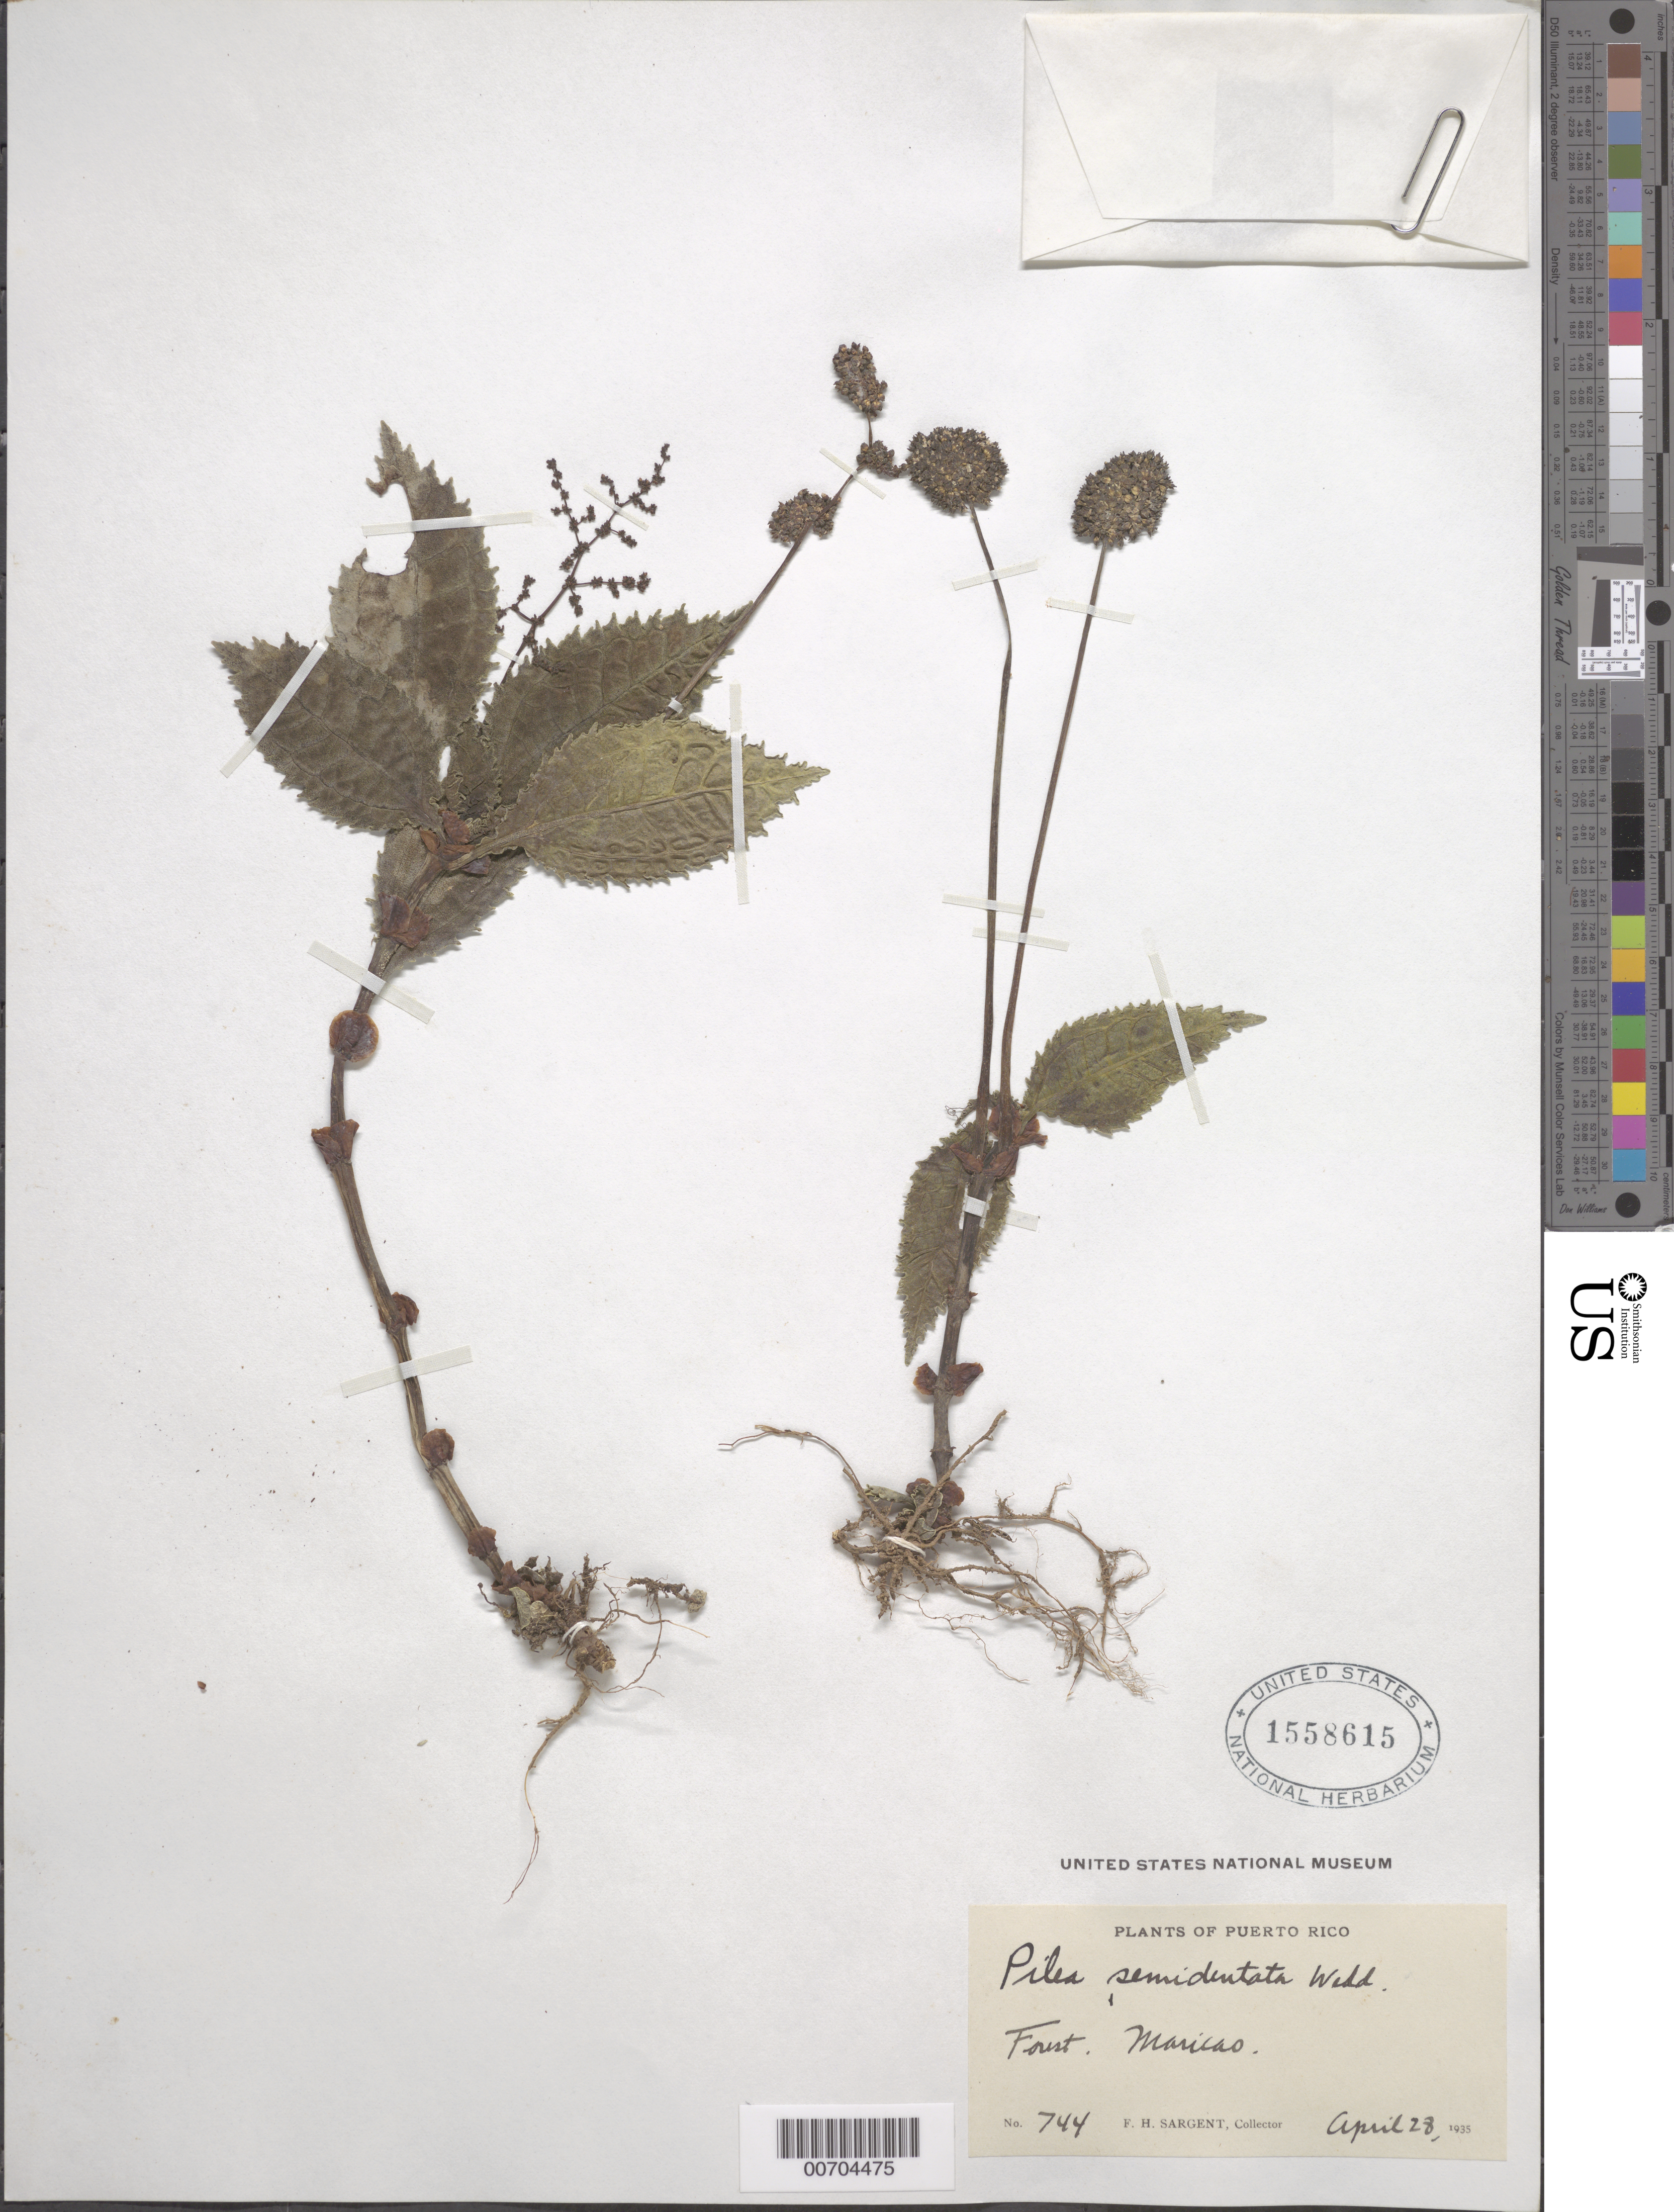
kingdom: Plantae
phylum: Tracheophyta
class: Magnoliopsida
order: Rosales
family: Urticaceae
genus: Pilea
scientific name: Pilea semidentata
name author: (Juss. ex Poir.) Wedd.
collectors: F. H. Sargent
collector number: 744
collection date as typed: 28 Apr 1935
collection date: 1935-04-28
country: Puerto Rico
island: Greater Antilles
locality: Maricao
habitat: Forest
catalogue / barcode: US 1558615